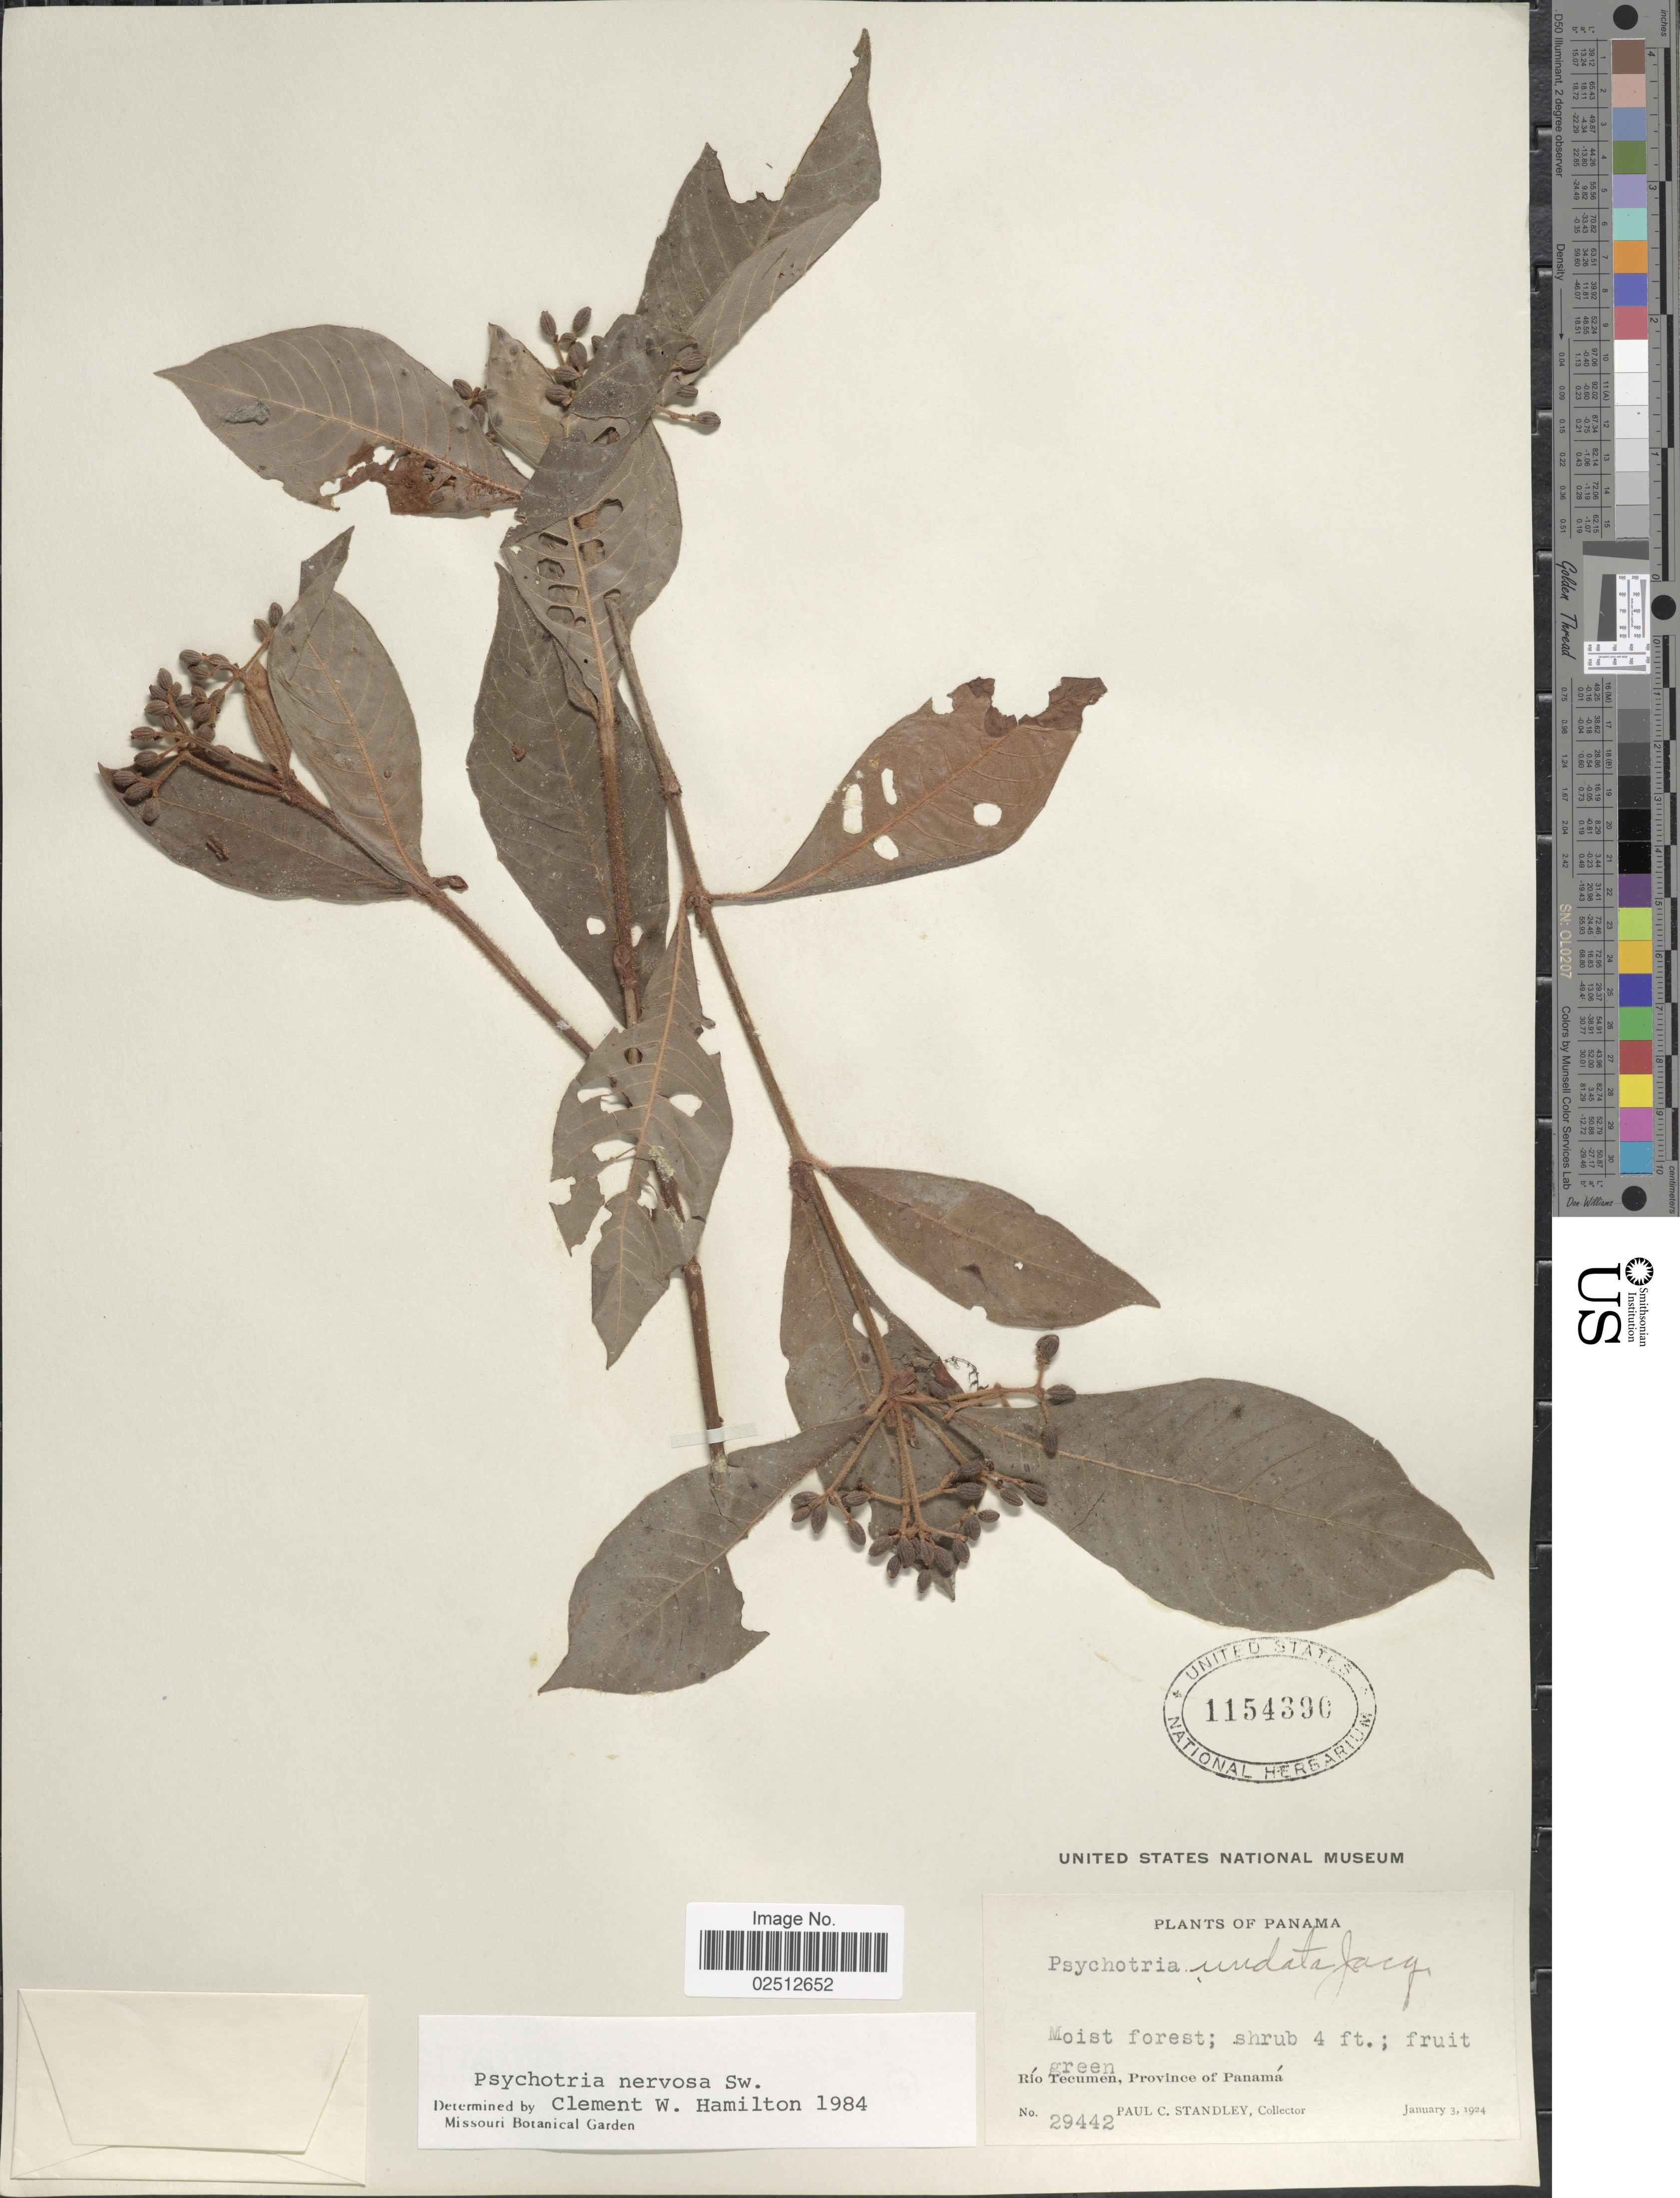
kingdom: Plantae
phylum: Tracheophyta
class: Magnoliopsida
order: Gentianales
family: Rubiaceae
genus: Psychotria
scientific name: Psychotria nervosa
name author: Sw.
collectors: P. C. Standley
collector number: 29442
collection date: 1924-01-03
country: Panama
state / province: Panamá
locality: Rio Tecumen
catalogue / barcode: US 1154390